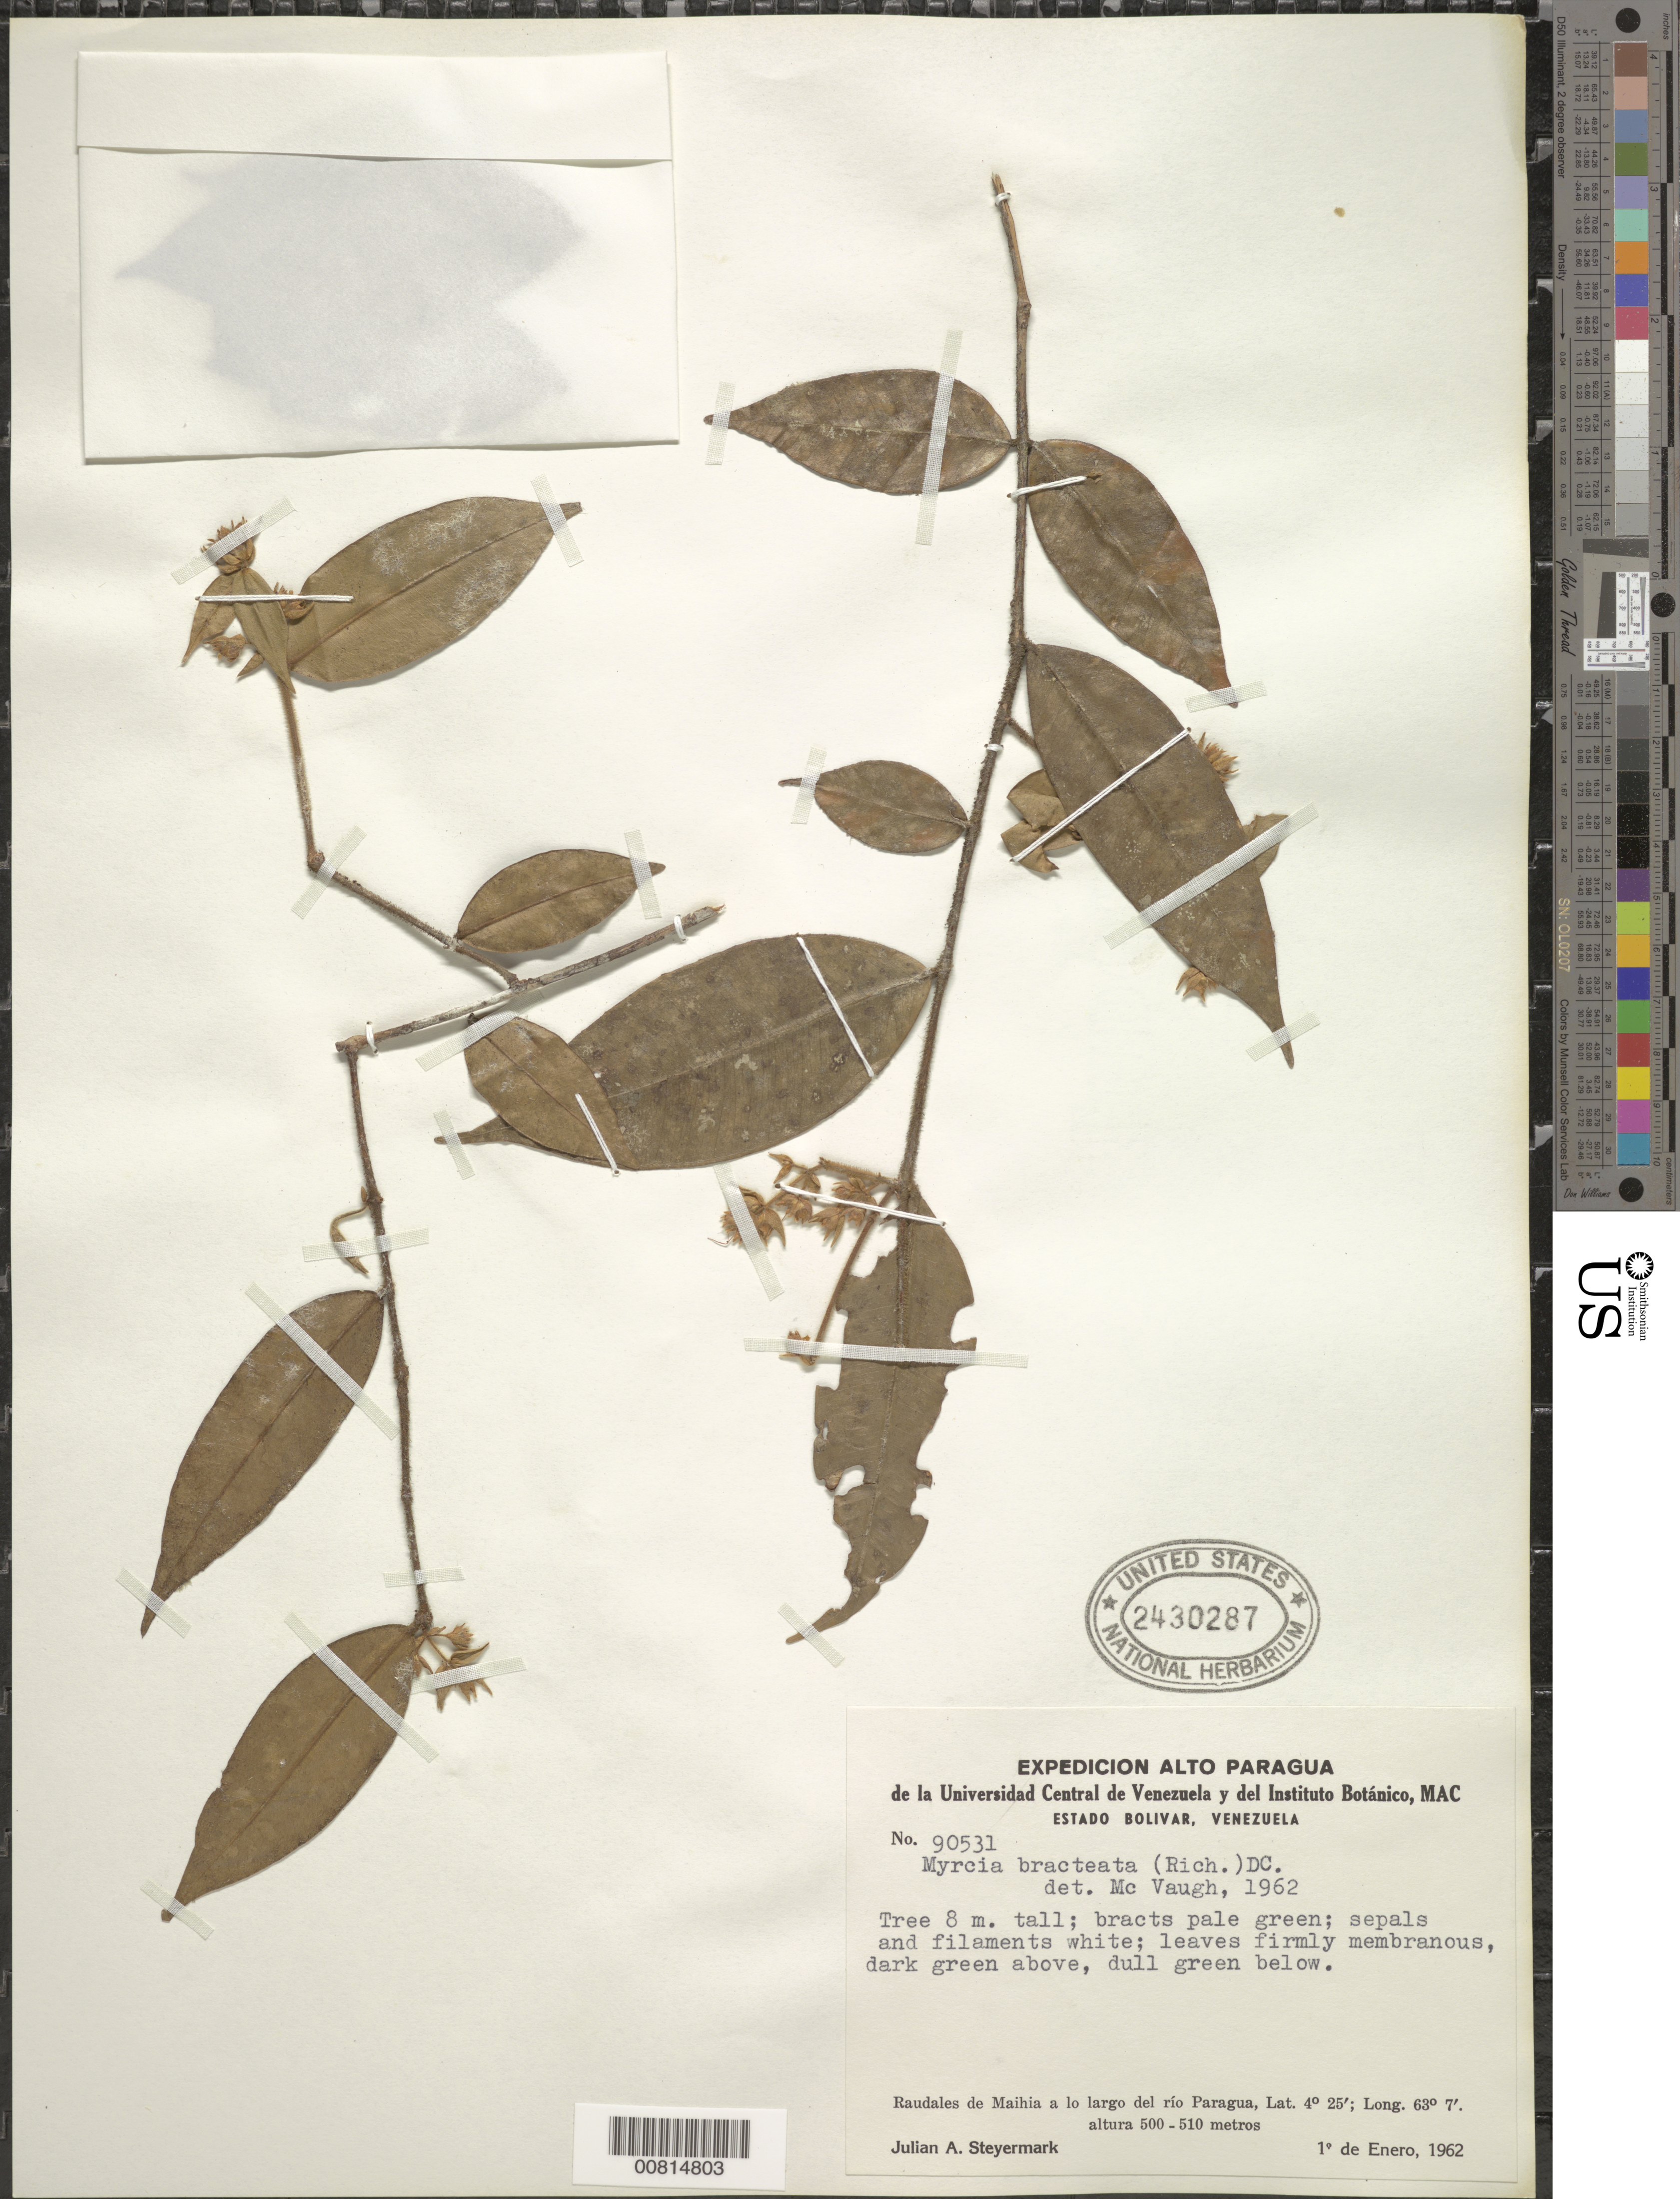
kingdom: Plantae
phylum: Tracheophyta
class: Magnoliopsida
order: Myrtales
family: Myrtaceae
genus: Myrcia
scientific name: Myrcia bracteata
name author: (Rich.) DC.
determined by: McVaugh, R.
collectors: J. Steyermark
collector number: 90531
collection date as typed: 1-Jan-62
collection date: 1962-01-01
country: Venezuela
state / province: Bolívar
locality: Raudales de Maihia, Rió Paragua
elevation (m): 500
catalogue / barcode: US 2430287